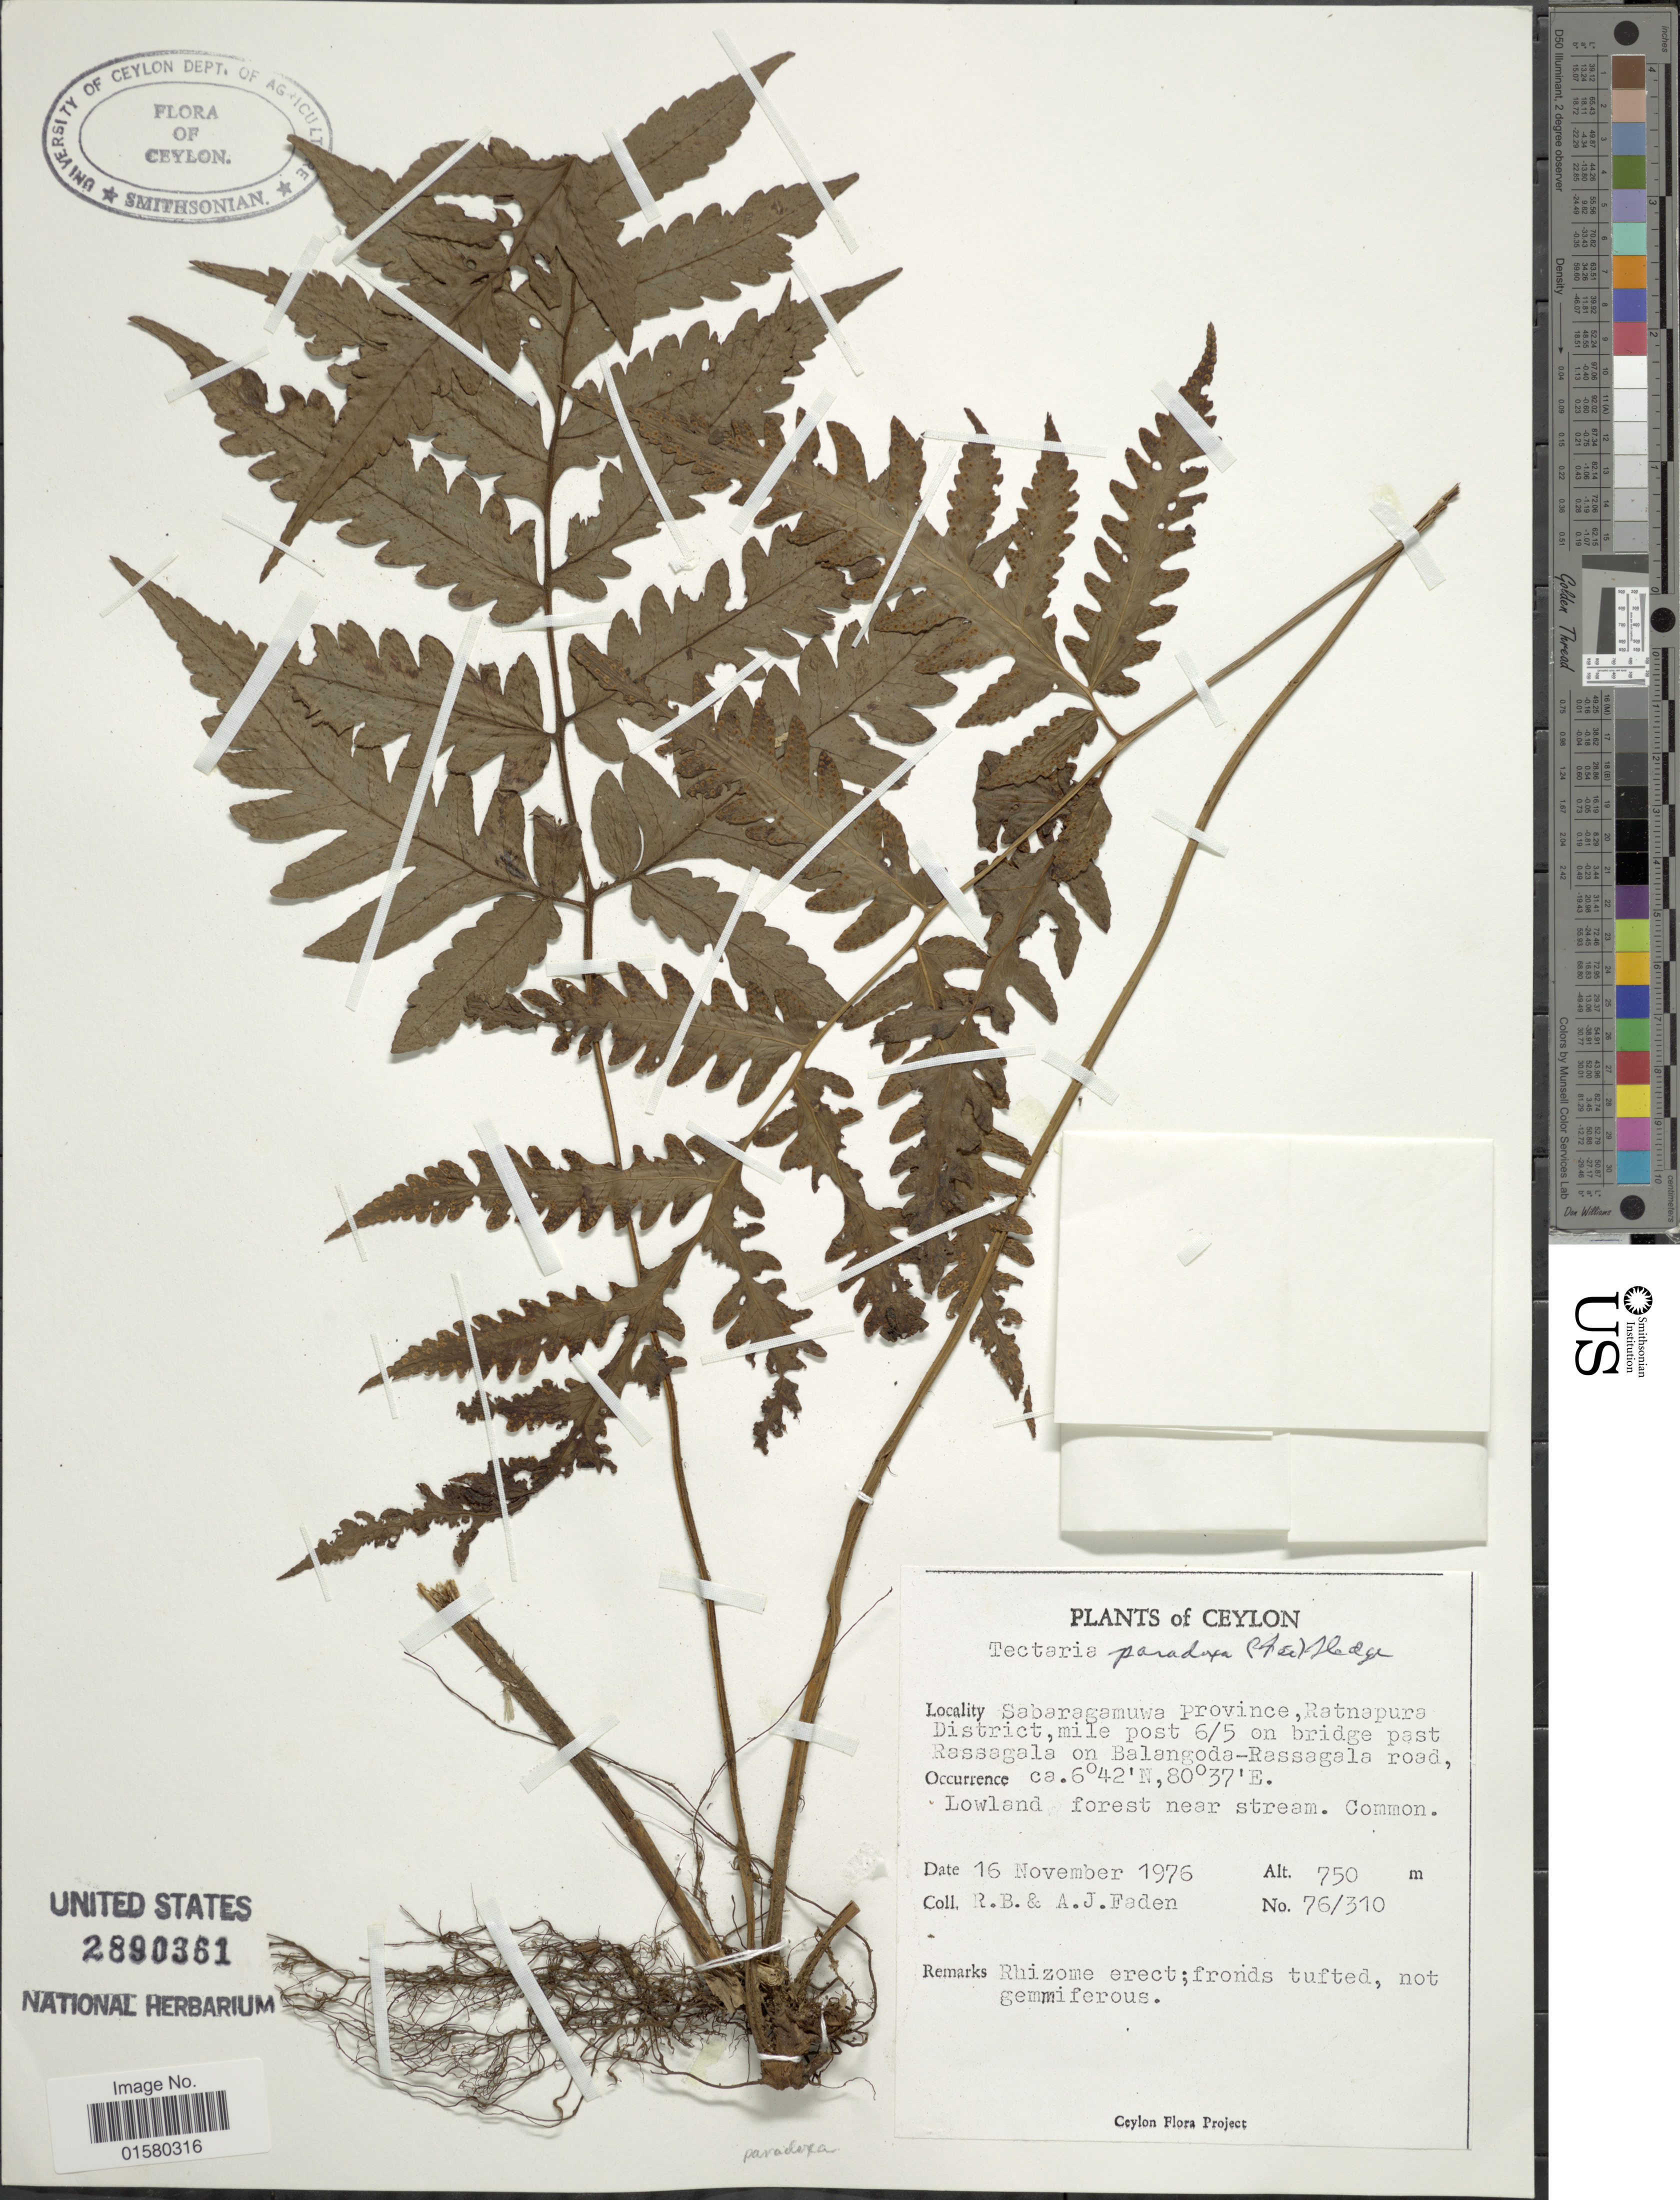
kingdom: Plantae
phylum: Tracheophyta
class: Polypodiopsida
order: Polypodiales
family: Tectariaceae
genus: Tectaria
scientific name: Tectaria paradoxa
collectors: R. B. Faden & A. J. Faden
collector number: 76/310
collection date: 1976-11-16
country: Sri Lanka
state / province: Sabaragamuwa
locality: Ceylon, Sabaragamuwa province, Ratnapura District, mile post 6/5 on bridge past Rassagala on Balangoda-Rassagala Road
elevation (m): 750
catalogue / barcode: US 2890361